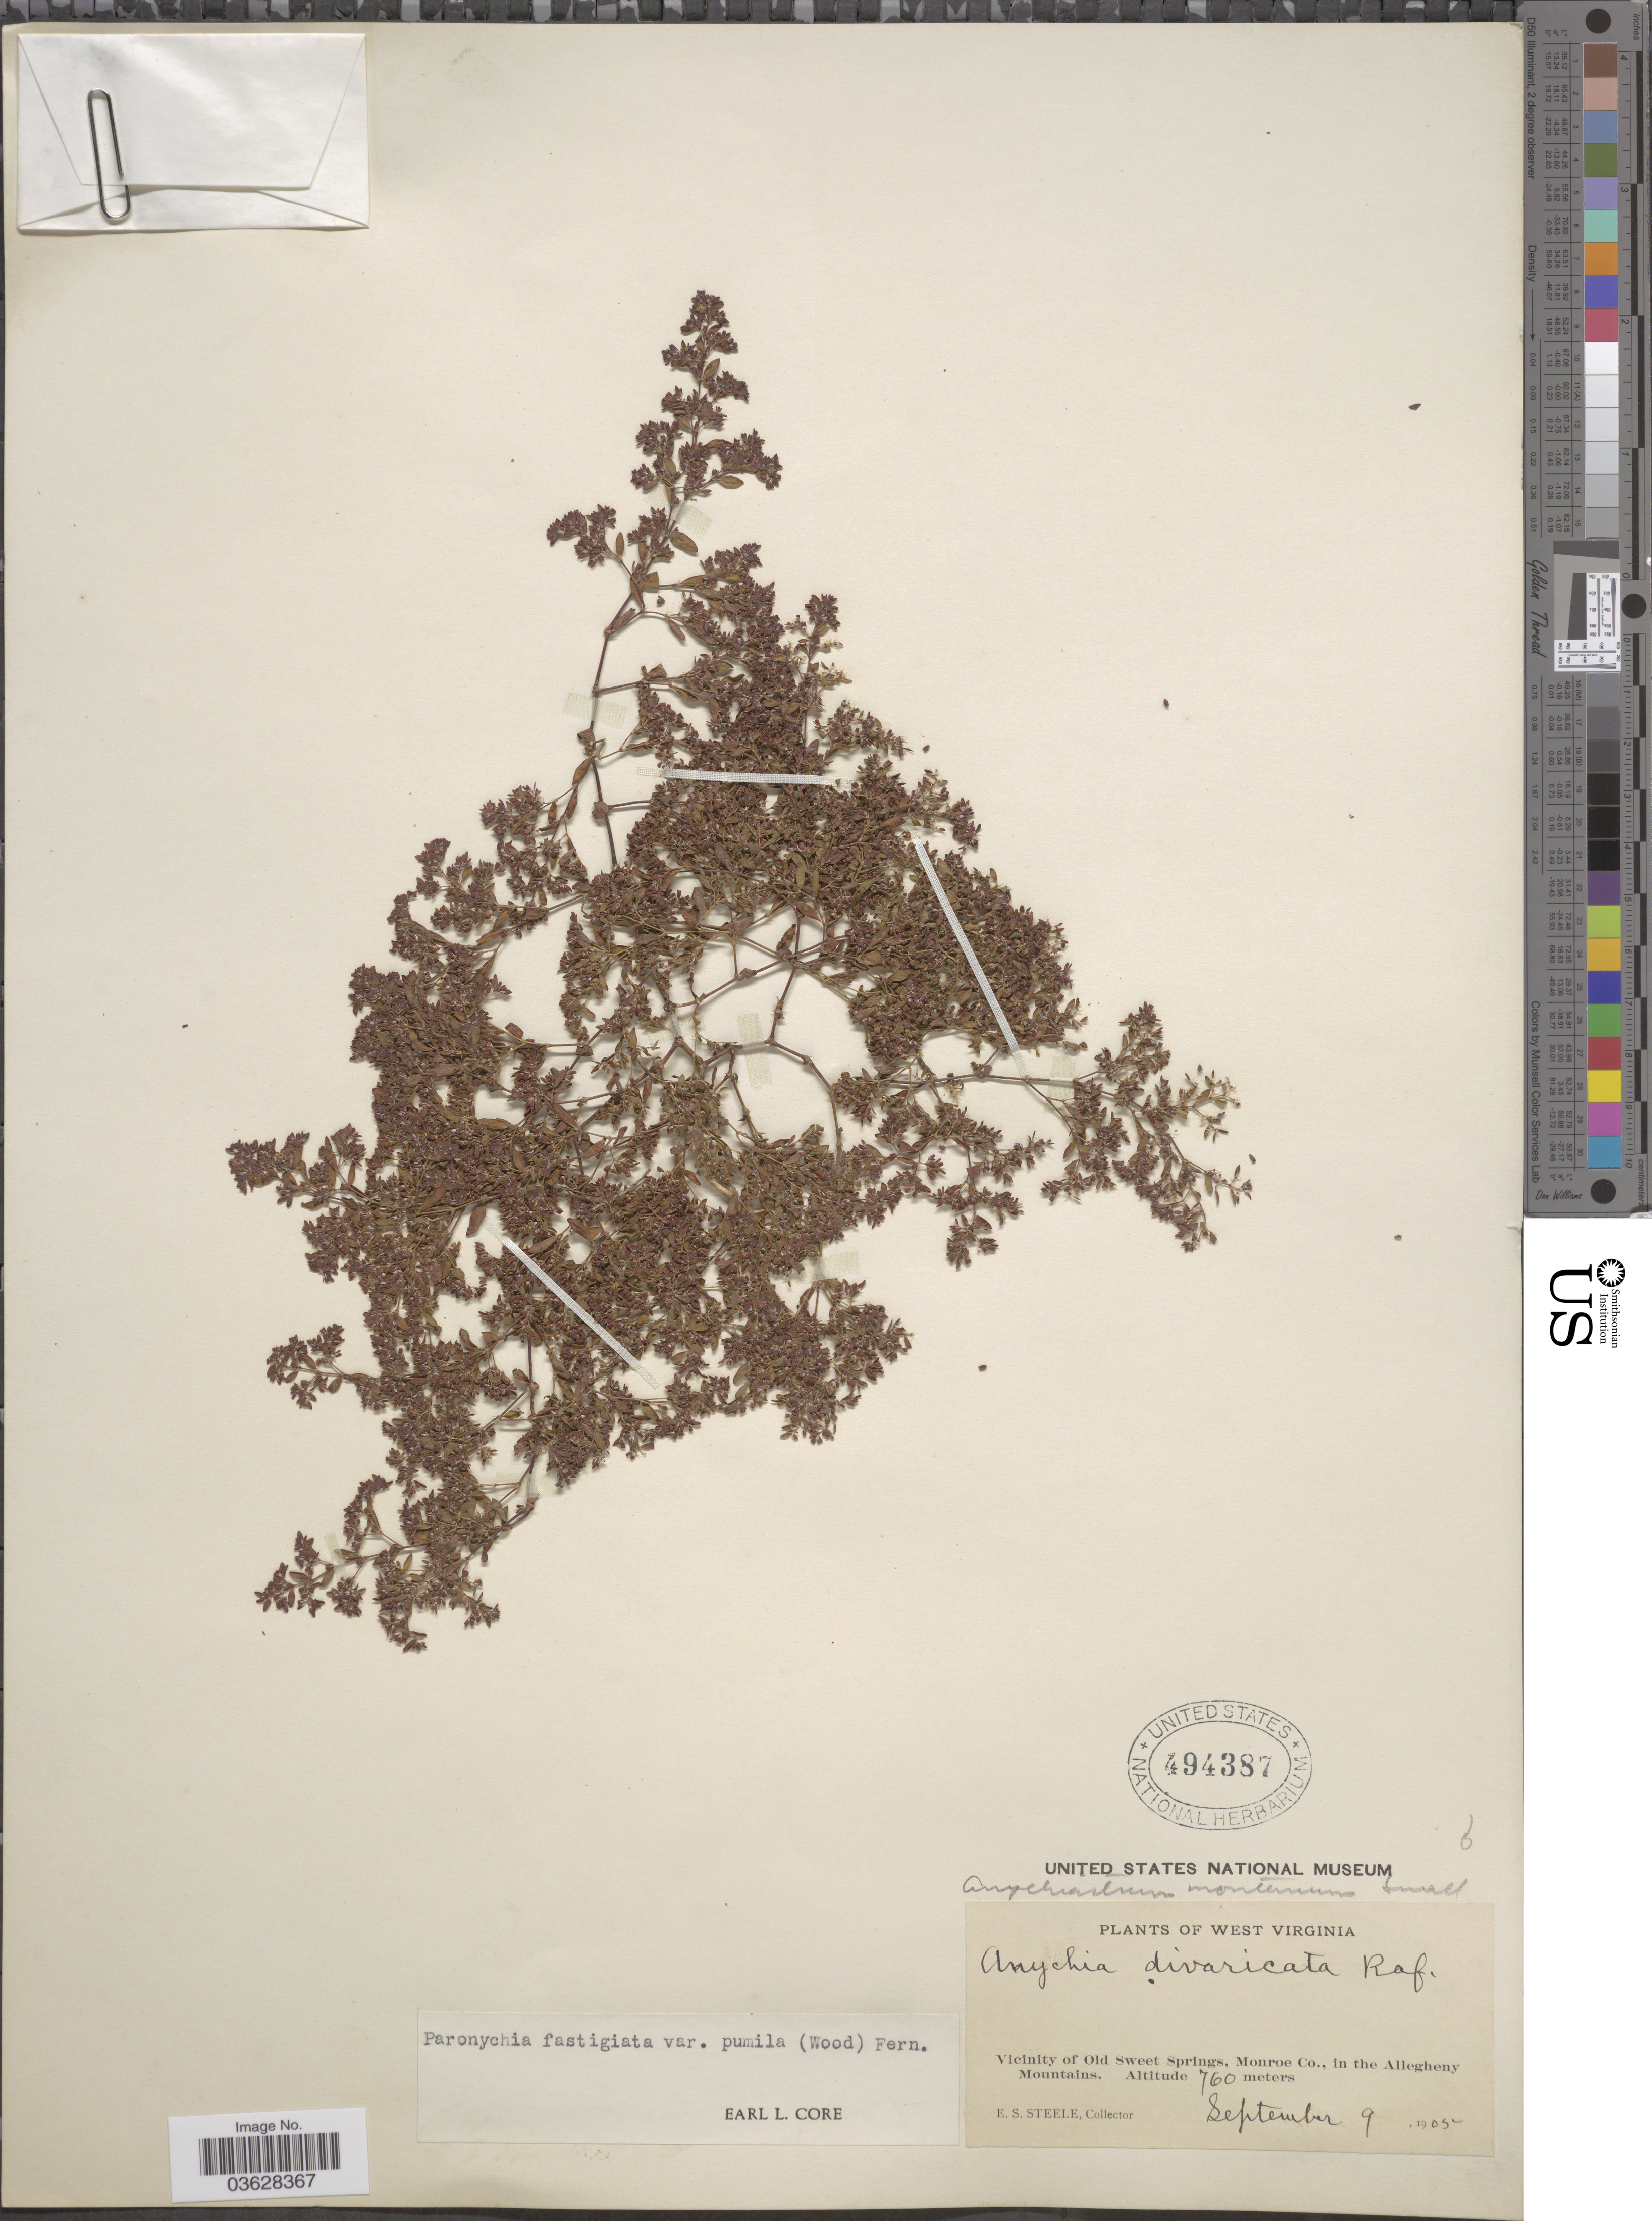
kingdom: Plantae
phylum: Tracheophyta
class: Magnoliopsida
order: Caryophyllales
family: Caryophyllaceae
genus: Paronychia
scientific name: Paronychia fastigiata var. pumila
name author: (Alph. Wood) Fernald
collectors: E. Steele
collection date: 1905-09-09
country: United States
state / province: West Virginia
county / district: Monroe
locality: Vicinity of Old Sweet Springs, Monroe Co., in the Allegheny Mountains.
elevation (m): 760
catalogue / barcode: US 494387